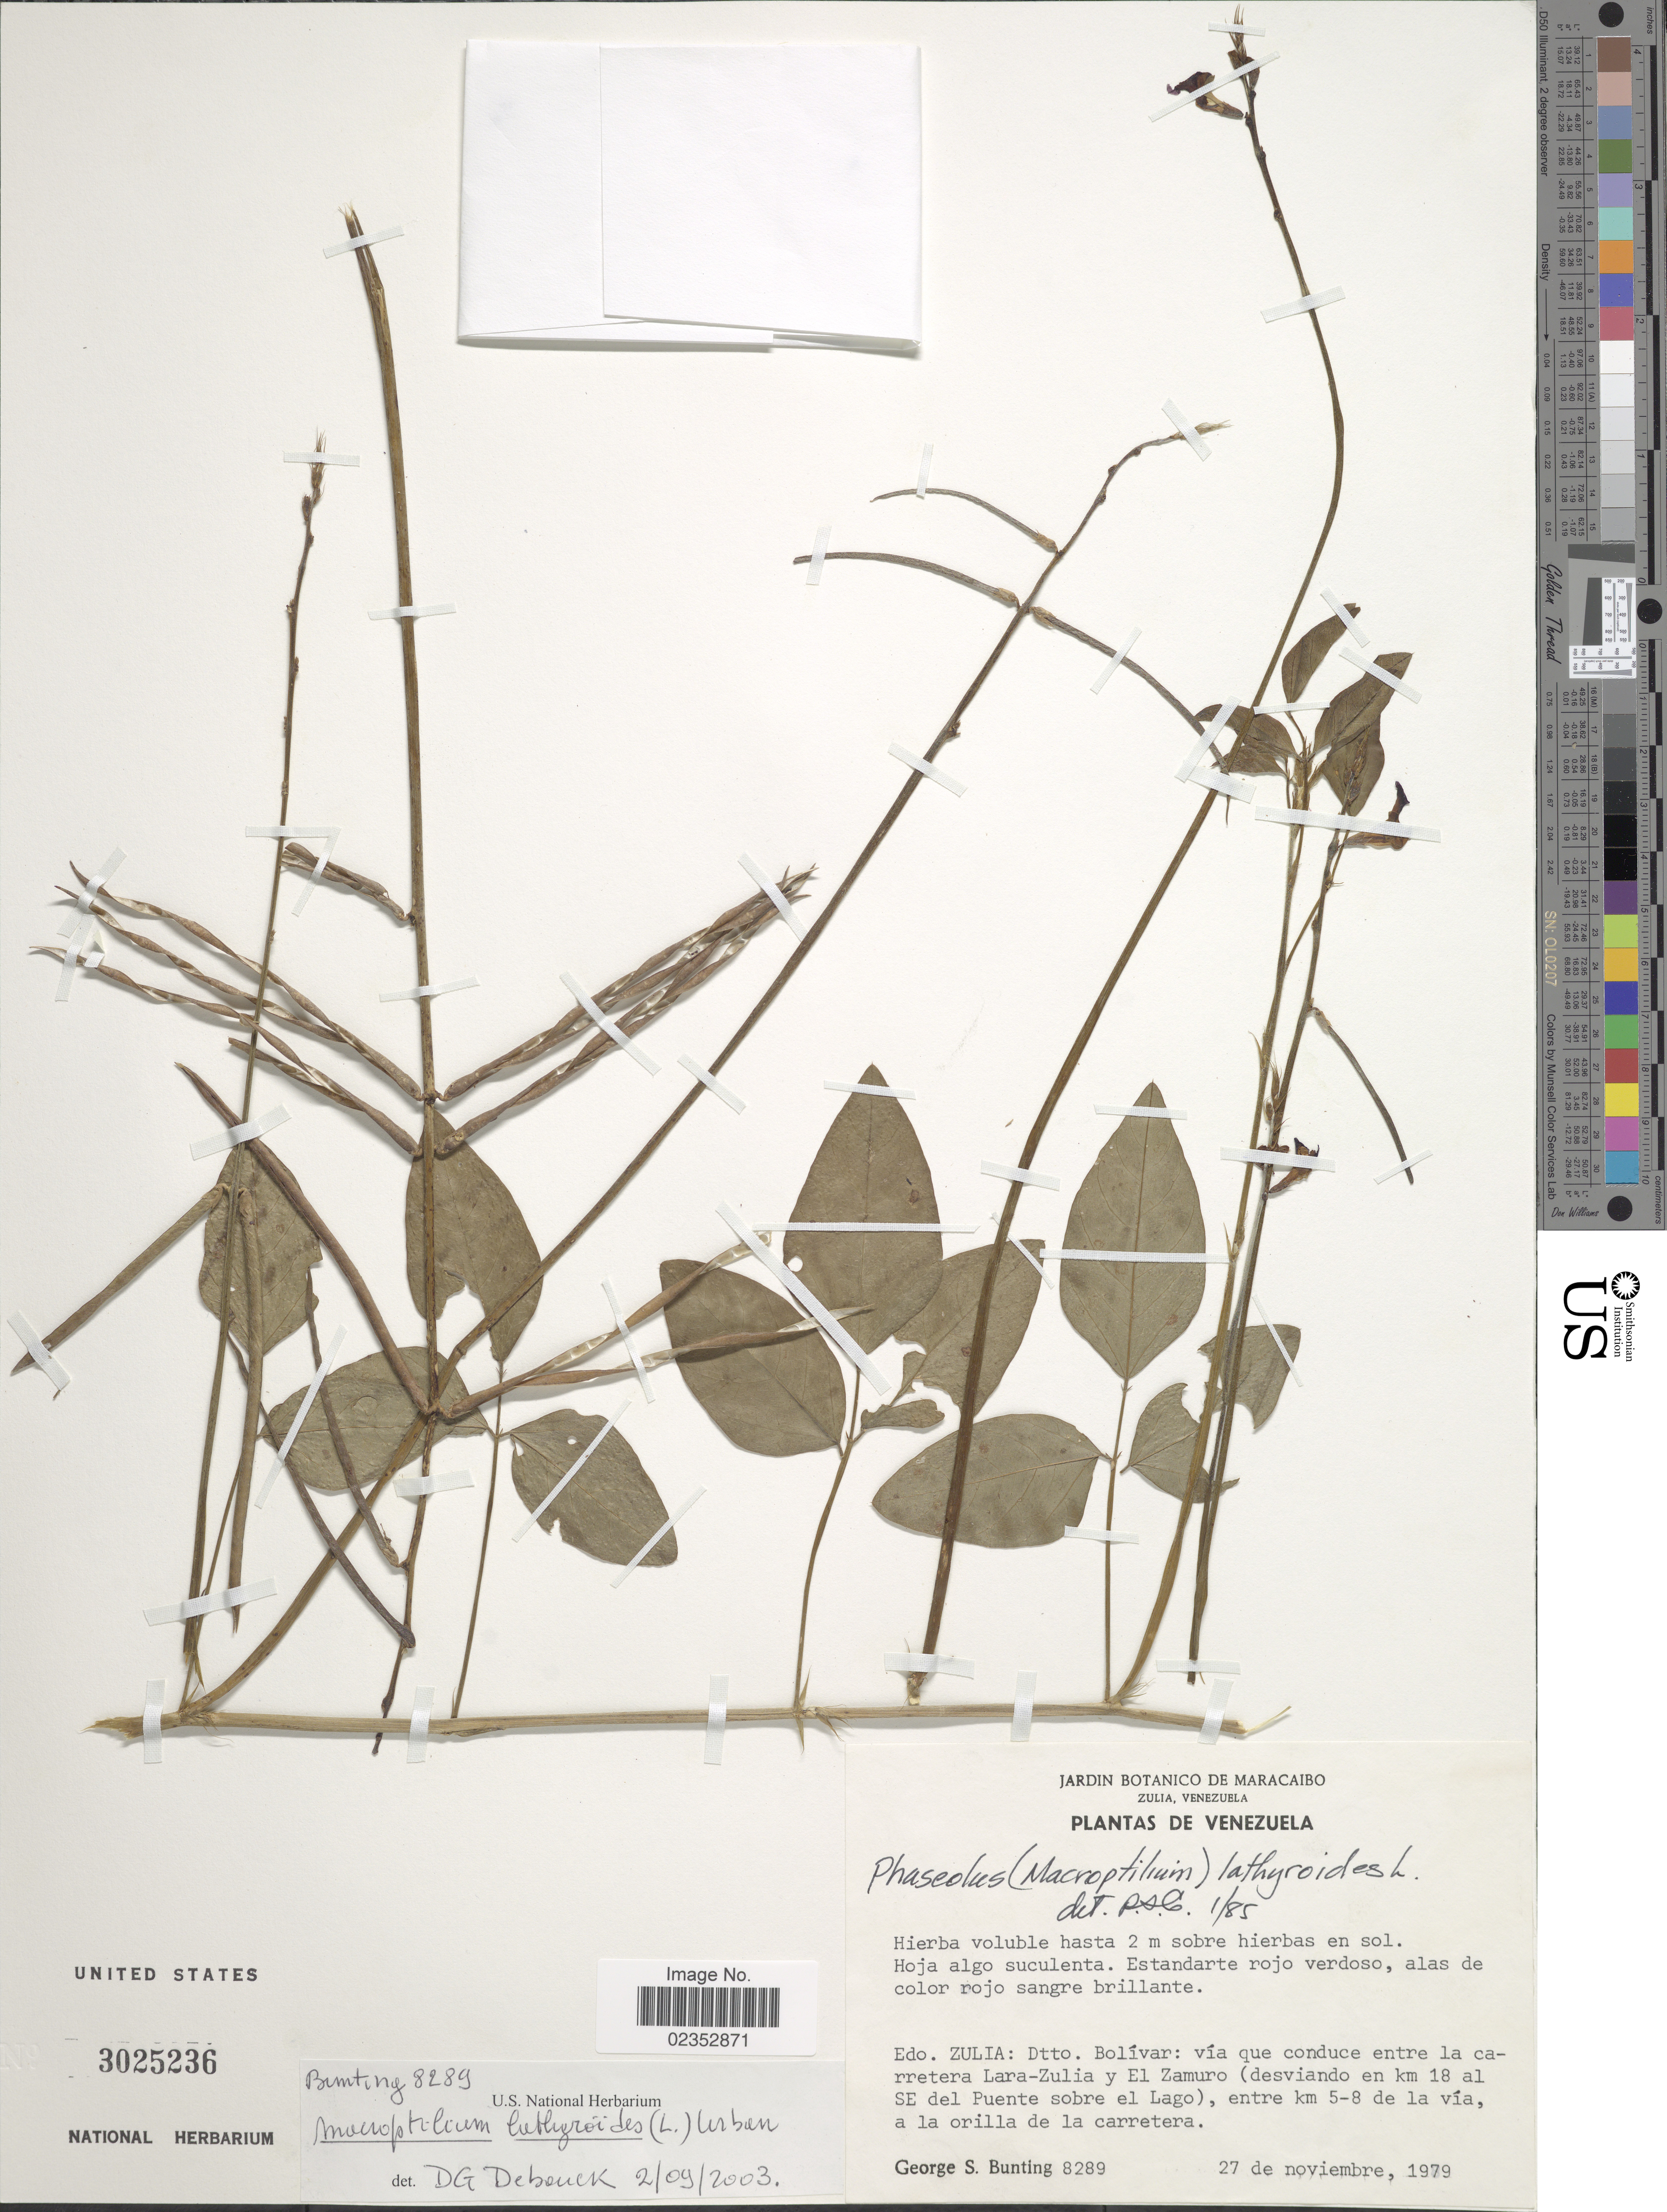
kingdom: Plantae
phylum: Tracheophyta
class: Magnoliopsida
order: Fabales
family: Fabaceae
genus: Phaseolus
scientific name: Phaseolus lathyroides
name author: L.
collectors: G. S. Bunting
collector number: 8289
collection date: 1979-11-27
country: Venezuela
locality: Edo. Zulia: Dtto. Bolívar: vía que conduce entre la carretera Lara-Zulia y El Zamuro (desviando en km 18 al SE del Puente sobre el lago), entre km 5-8 de la vía, a la orilla de carretera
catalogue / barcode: US 3025236